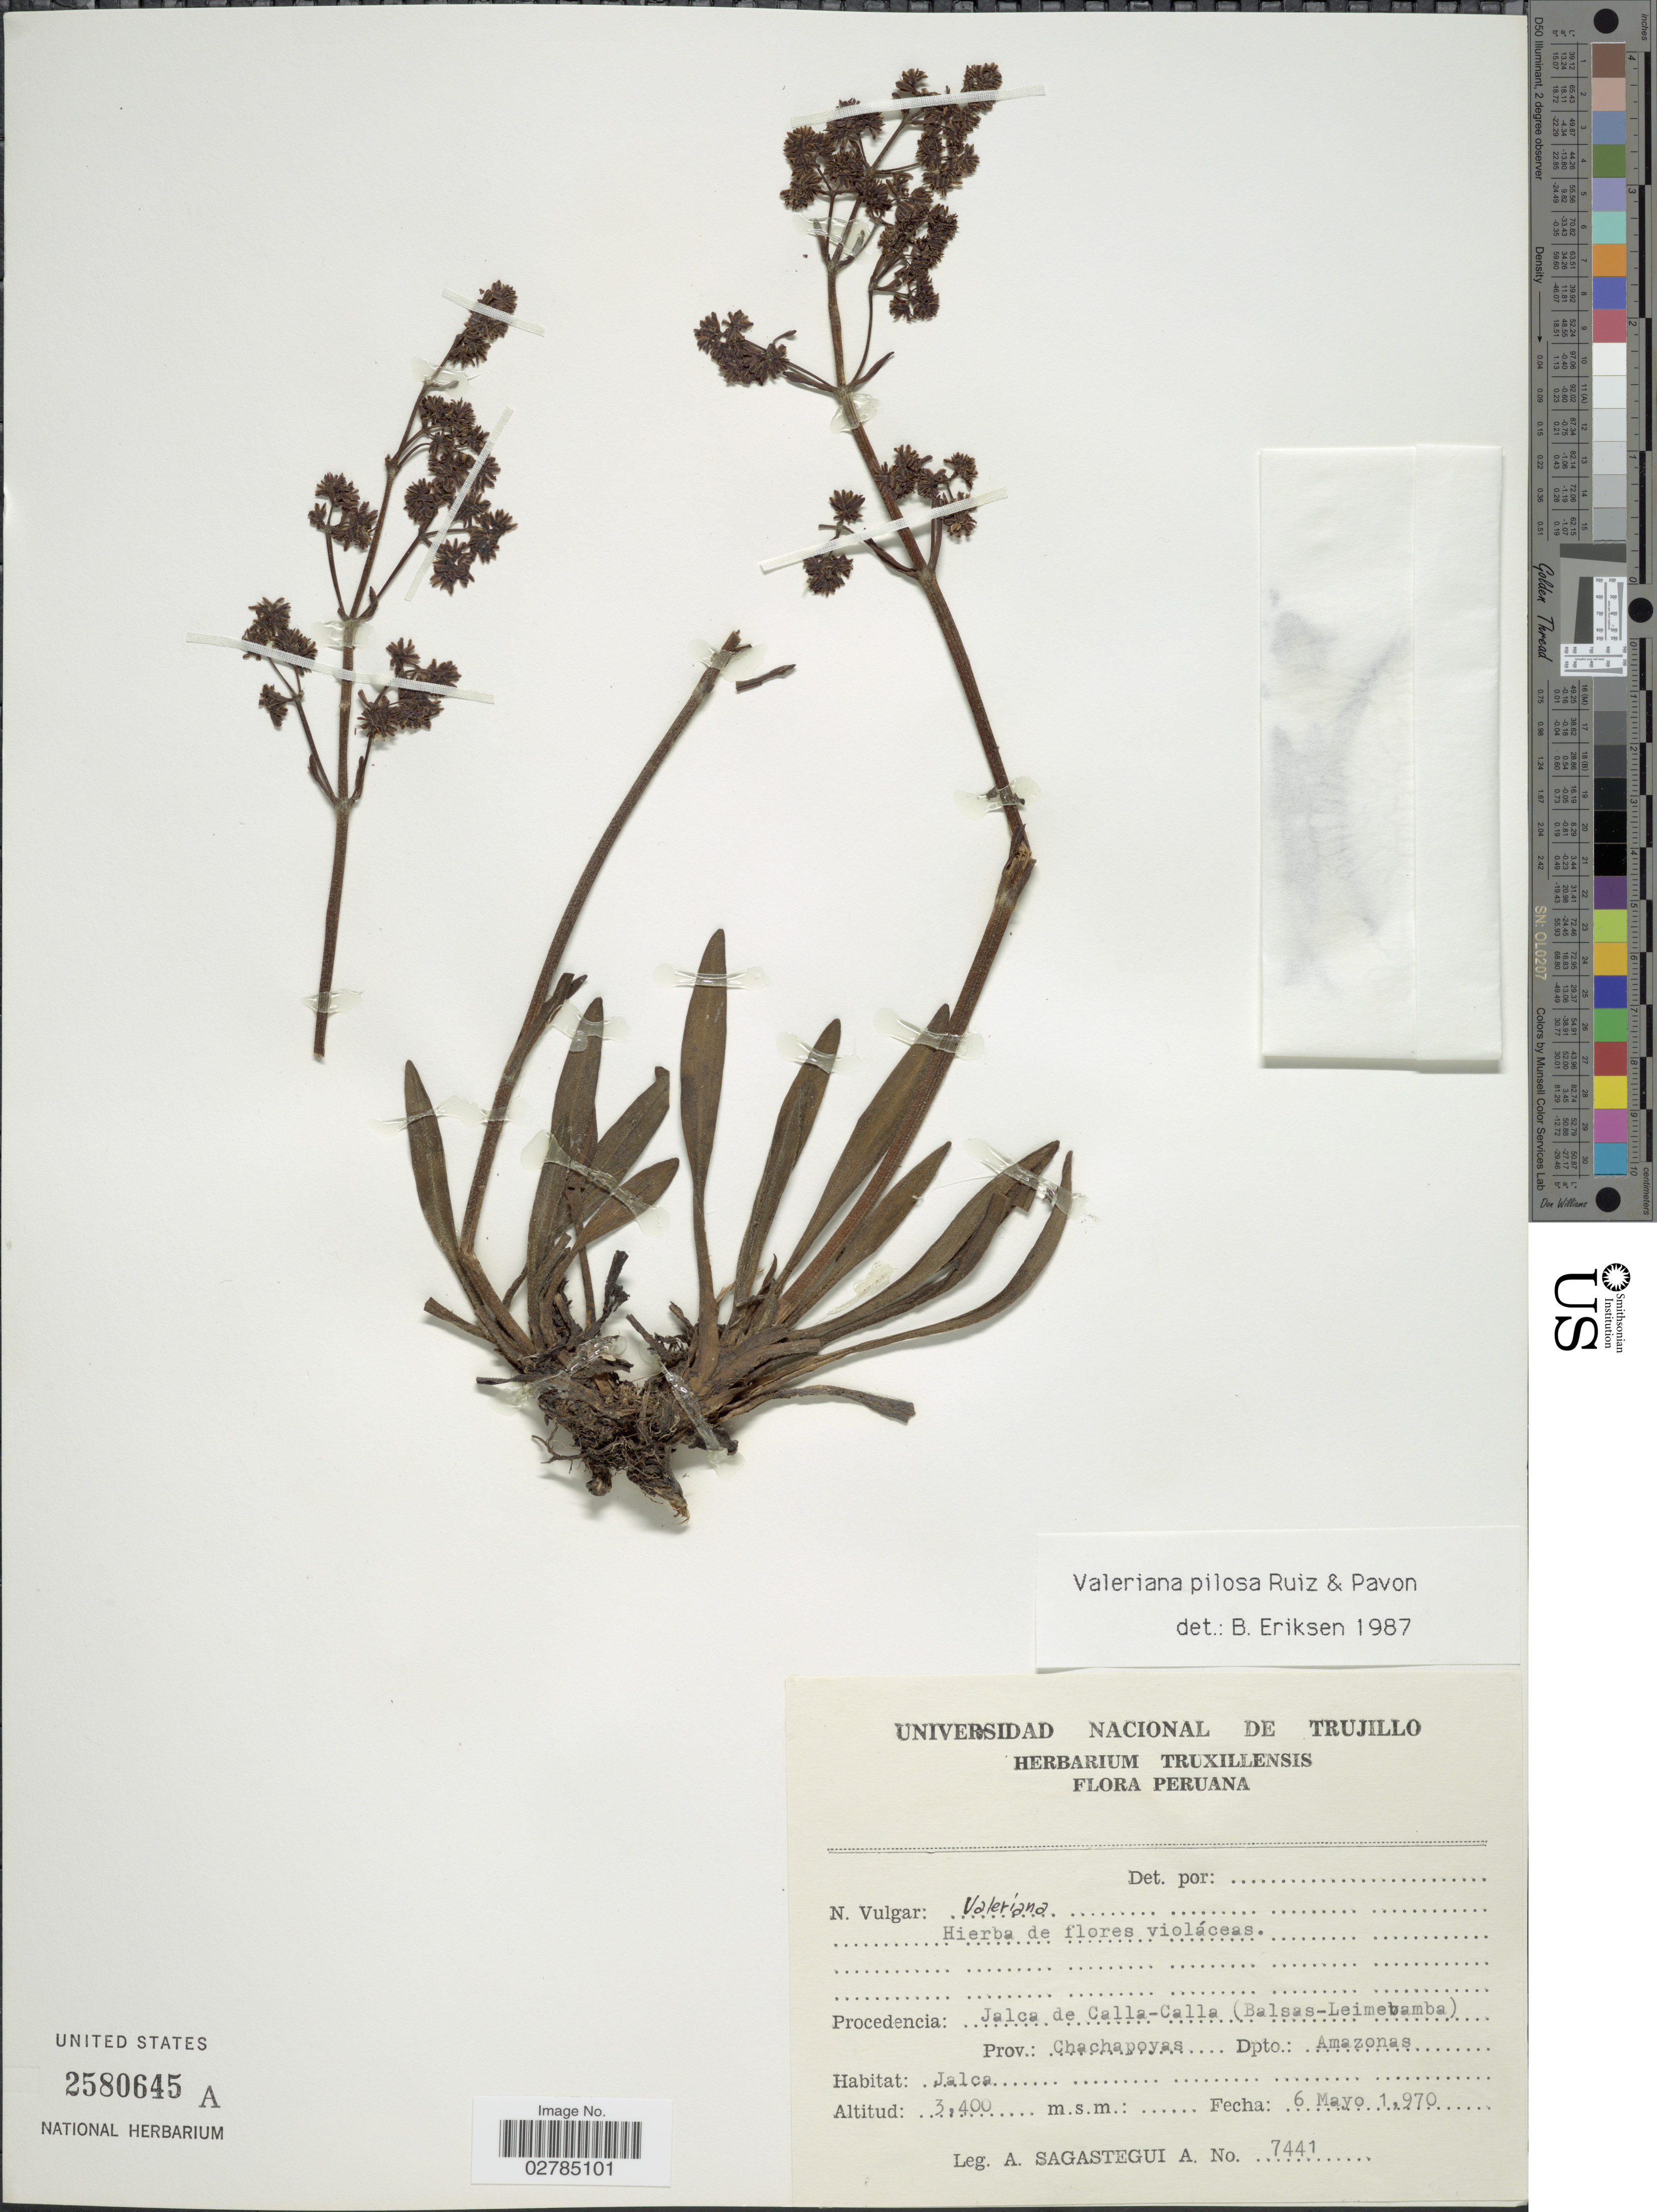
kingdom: Plantae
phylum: Tracheophyta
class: Magnoliopsida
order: Dipsacales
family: Caprifoliaceae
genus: Valeriana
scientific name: Valeriana pilosa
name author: Ruiz & Pav.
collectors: A. Sagástegui A.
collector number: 7441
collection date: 1970-05-06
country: Peru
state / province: Amazonas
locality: Procedencia Jalca de Calla-Calla (Balsas-Leimebamba), Prov. Chachapoyas, Dpto. Amazonas.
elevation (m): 3400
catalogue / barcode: US 2580645A